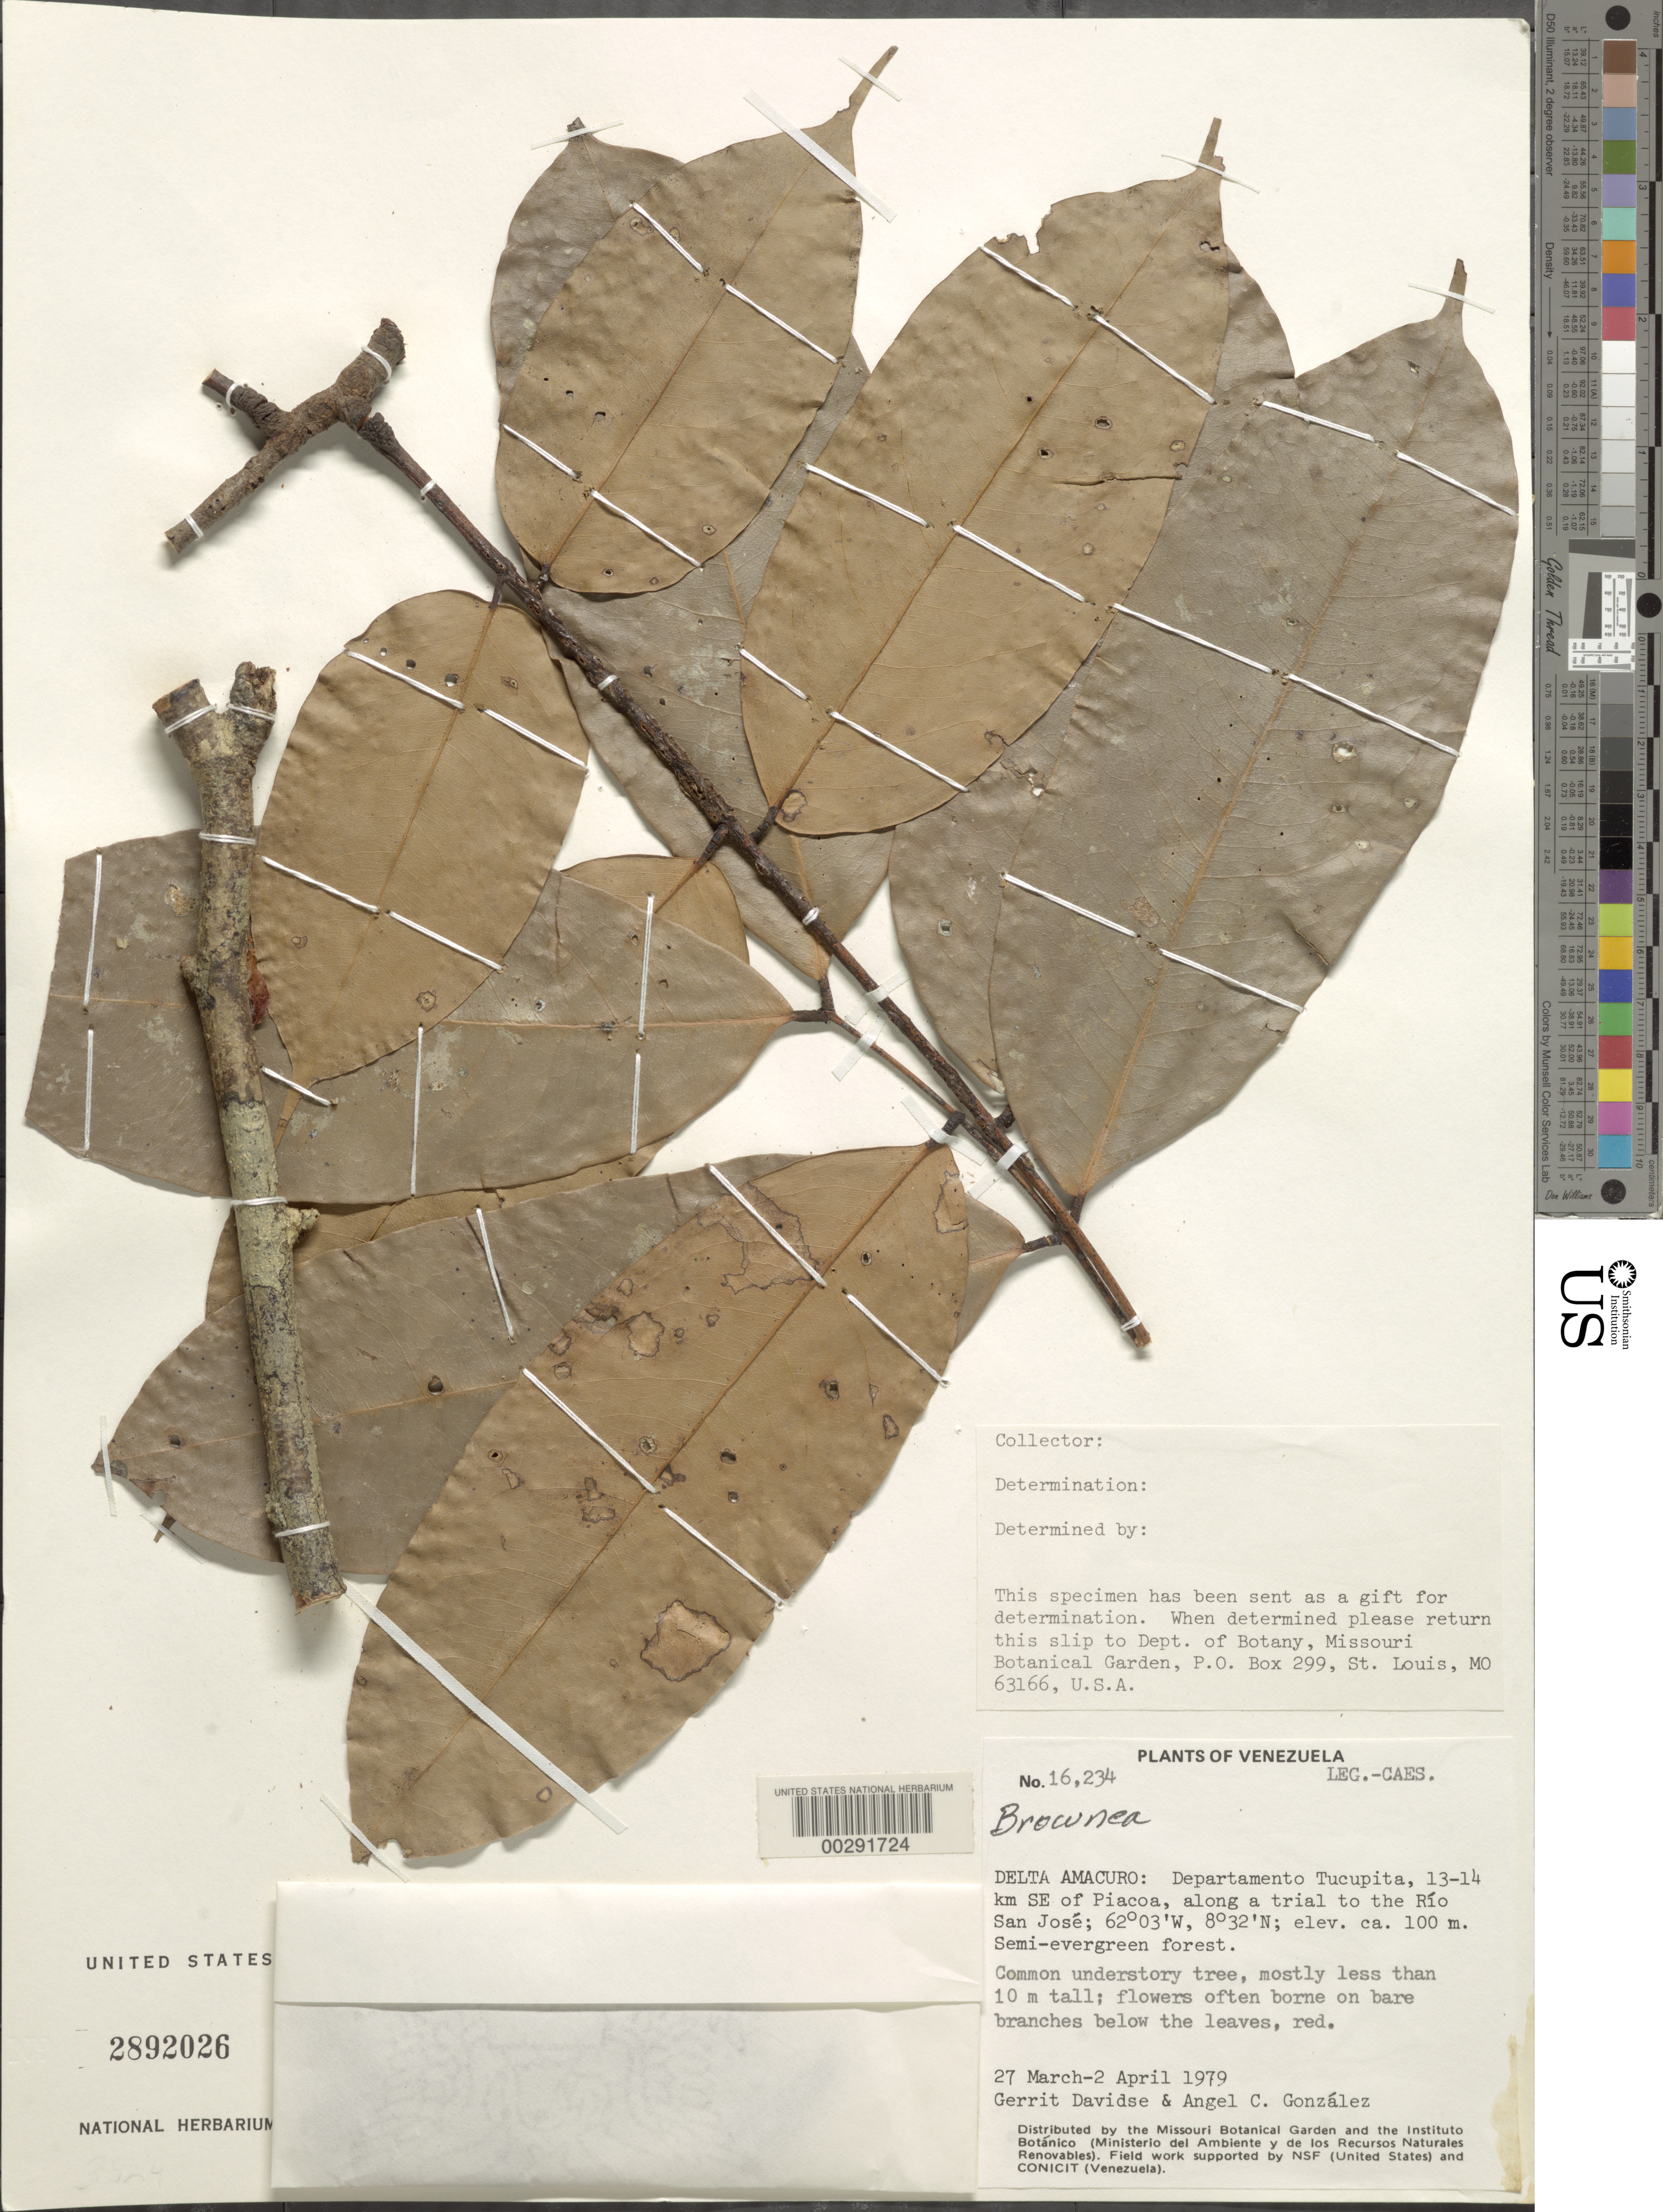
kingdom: Plantae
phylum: Tracheophyta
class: Magnoliopsida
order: Fabales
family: Fabaceae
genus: Brownea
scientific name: Brownea sp.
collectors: G. Davidse & A. C. González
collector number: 16234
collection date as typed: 27 Mar 1979 to 02 Apr 1979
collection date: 1979-03-27/1979-04-02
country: Venezuela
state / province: Delta Amacuro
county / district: Tucupita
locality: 13-14 km se of piacoa, along a trail to rio san jose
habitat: Understory tree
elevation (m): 100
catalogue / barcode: US 2892026